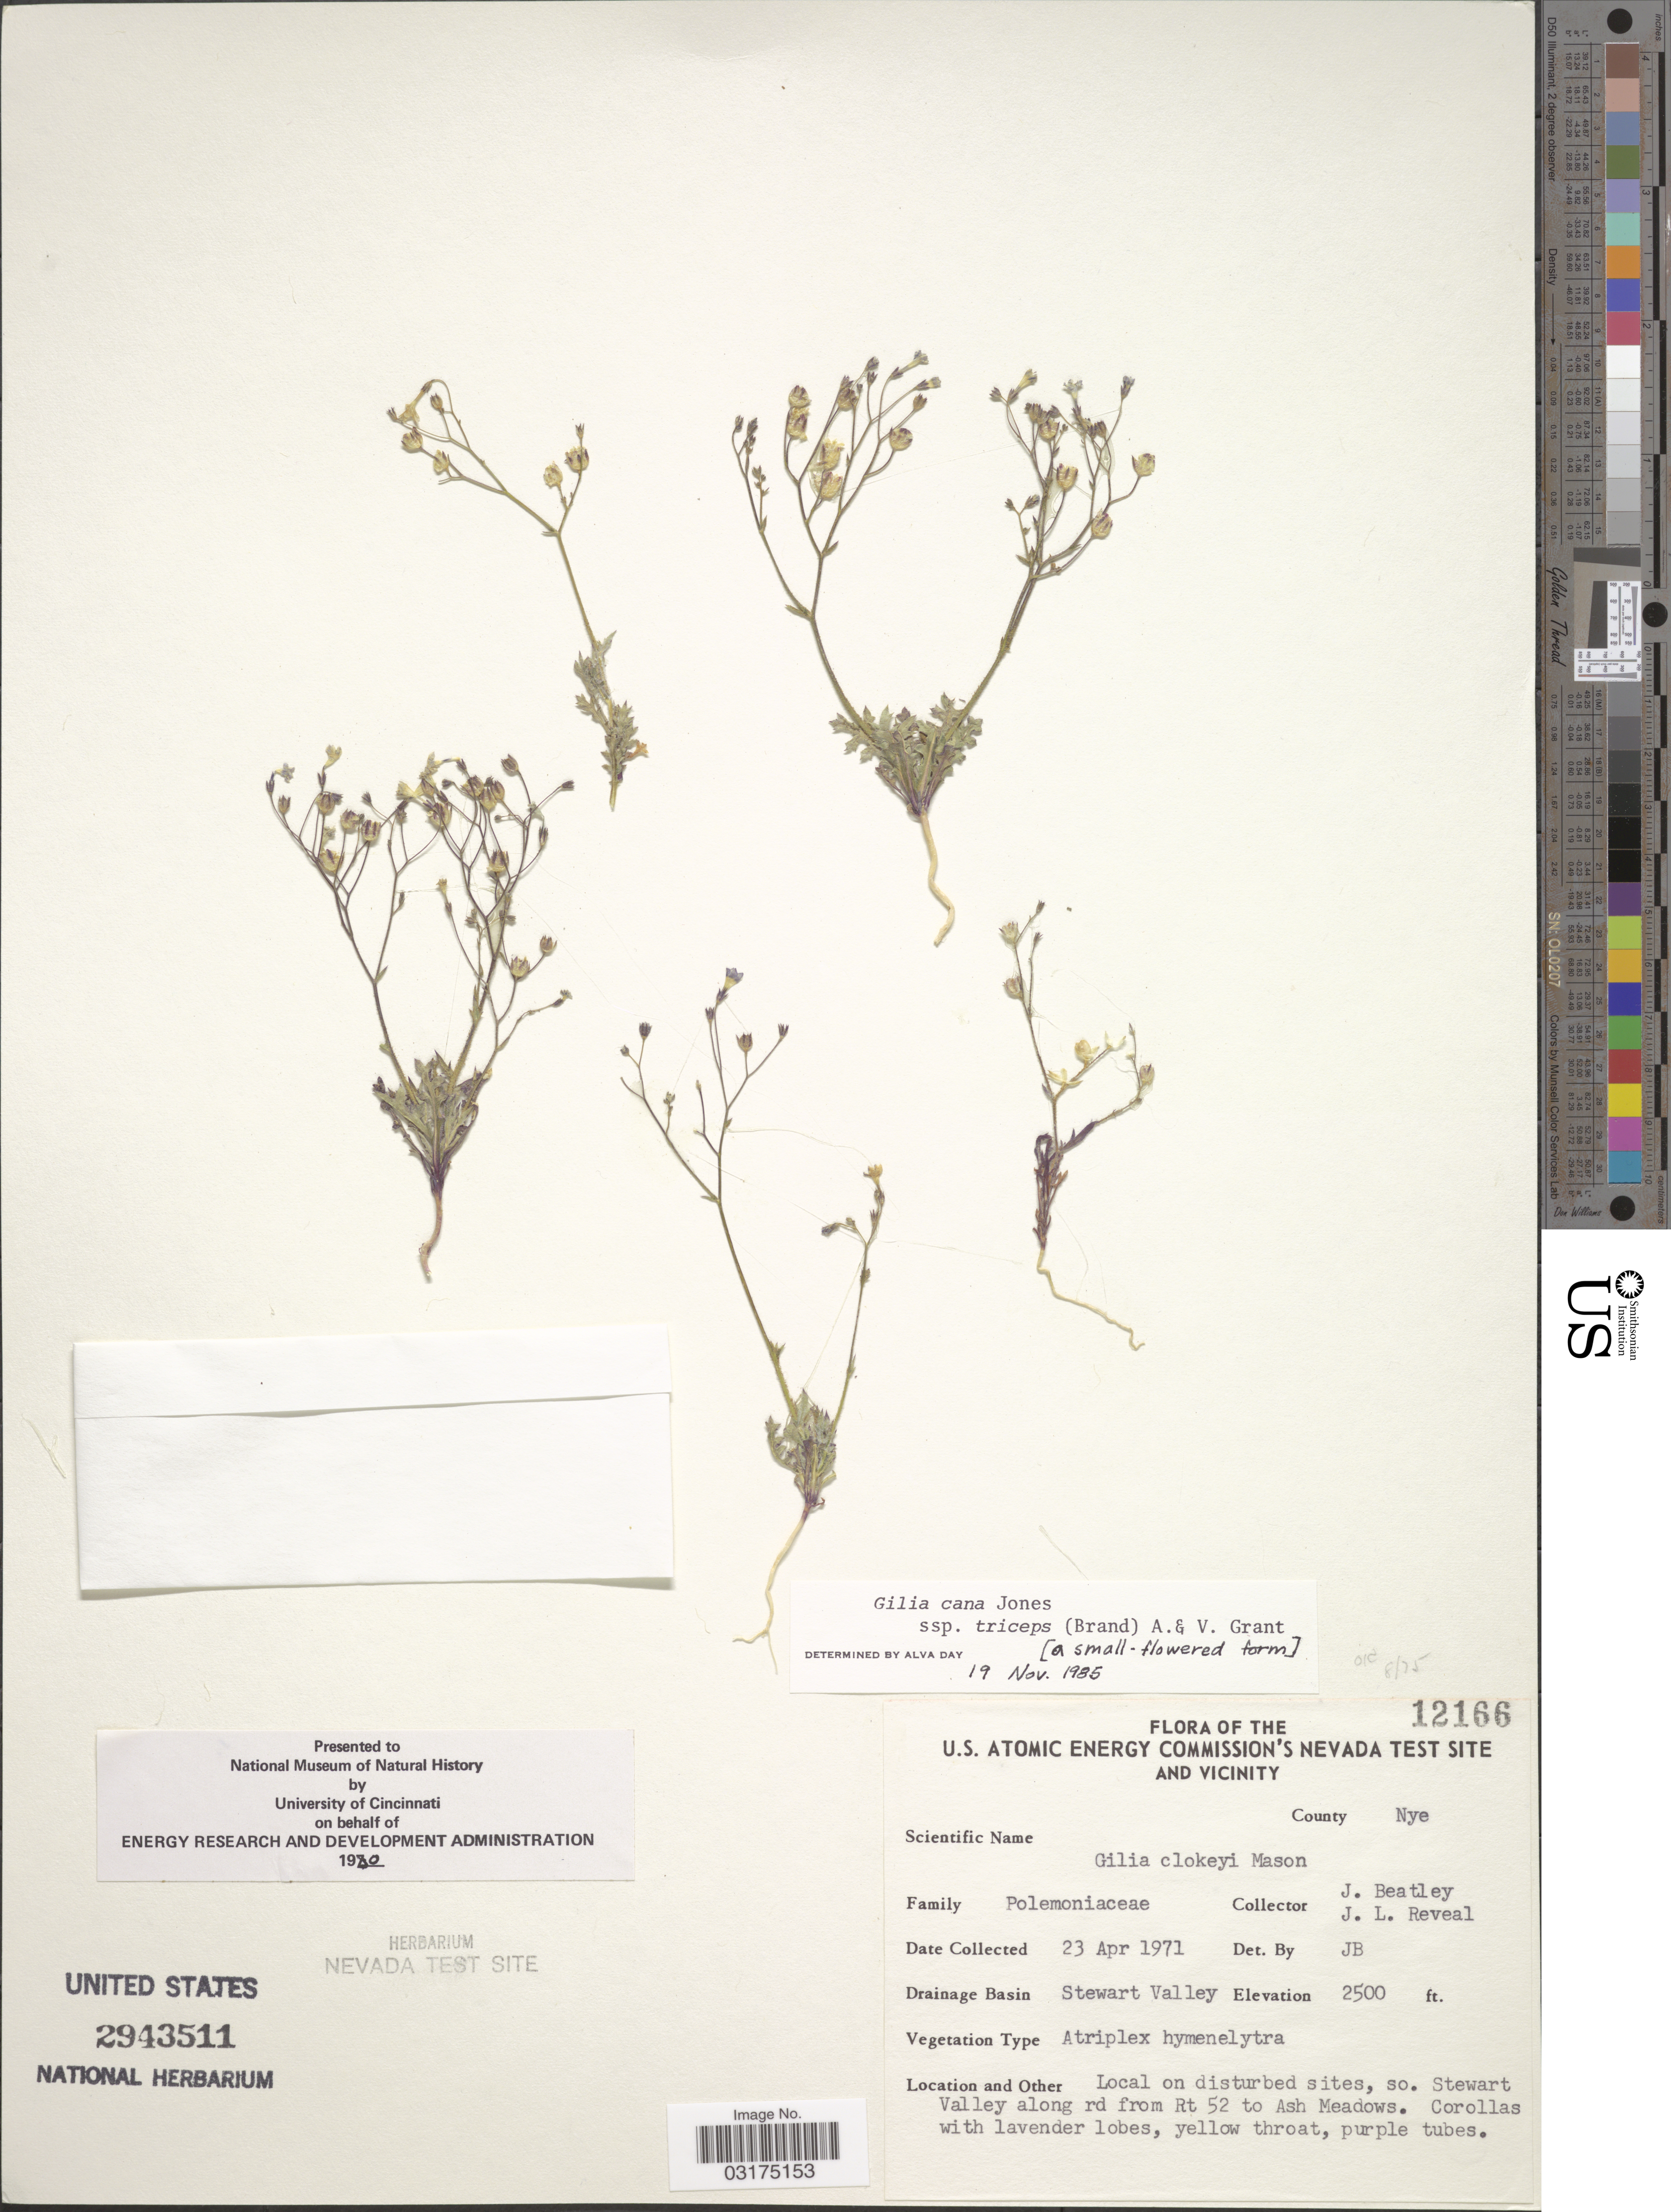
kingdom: Plantae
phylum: Tracheophyta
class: Magnoliopsida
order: Ericales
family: Polemoniaceae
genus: Gilia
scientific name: Gilia cana subsp. triceps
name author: (Brand) A.D. Grant & V.E. Grant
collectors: J. C. Beatley & J. L. Reveal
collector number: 12166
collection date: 1971-04-23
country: United States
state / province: Nevada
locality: U.S. Atomic Energy Commission's Nevada Test Site and Vicinity, County Nye, Drainage Basin Stewart Valley, Local on disturbed sites, so. Stewart Valley along rd from Rt 52 to Ash Meadows.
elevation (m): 762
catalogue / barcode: US 2943511